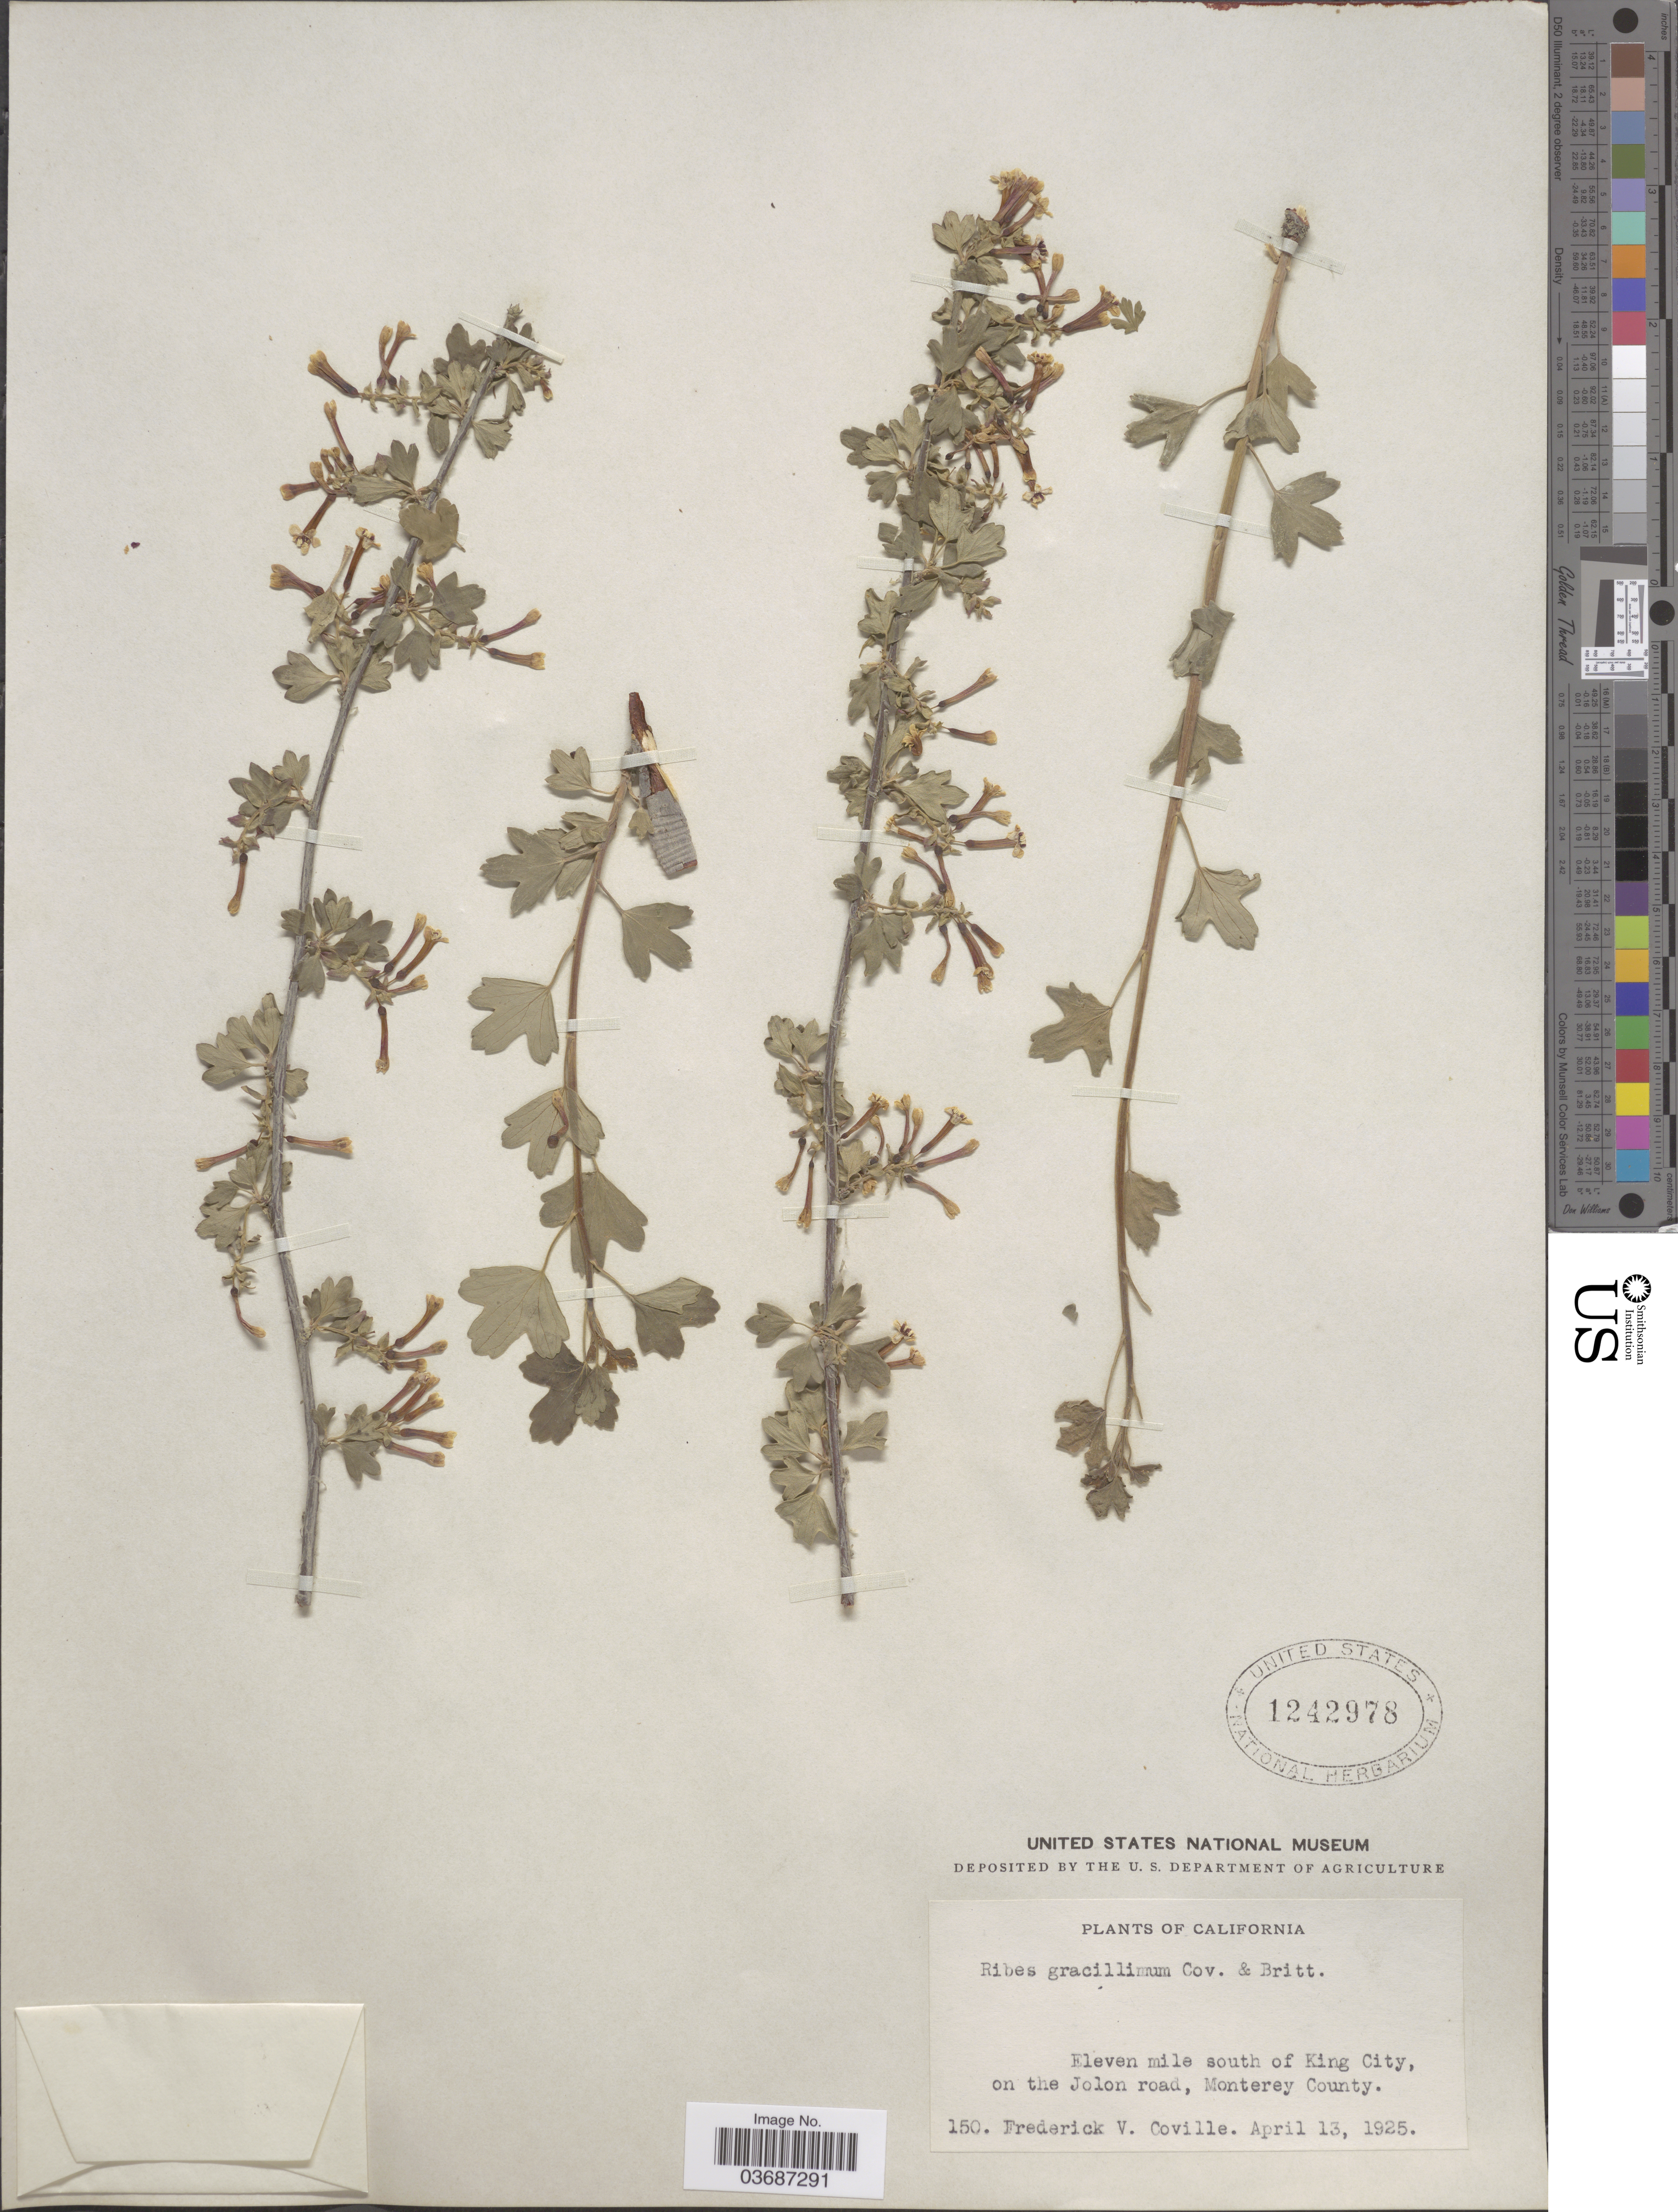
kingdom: Plantae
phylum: Tracheophyta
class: Magnoliopsida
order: Saxifragales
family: Grossulariaceae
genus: Ribes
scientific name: Ribes gracillimum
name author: Coville & Britton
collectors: F. V. Coville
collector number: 150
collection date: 1925-04-13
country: United States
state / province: California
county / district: Monterey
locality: Eleven mile south of King City, on the Jolon road, Monterey County.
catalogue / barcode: US 1242978